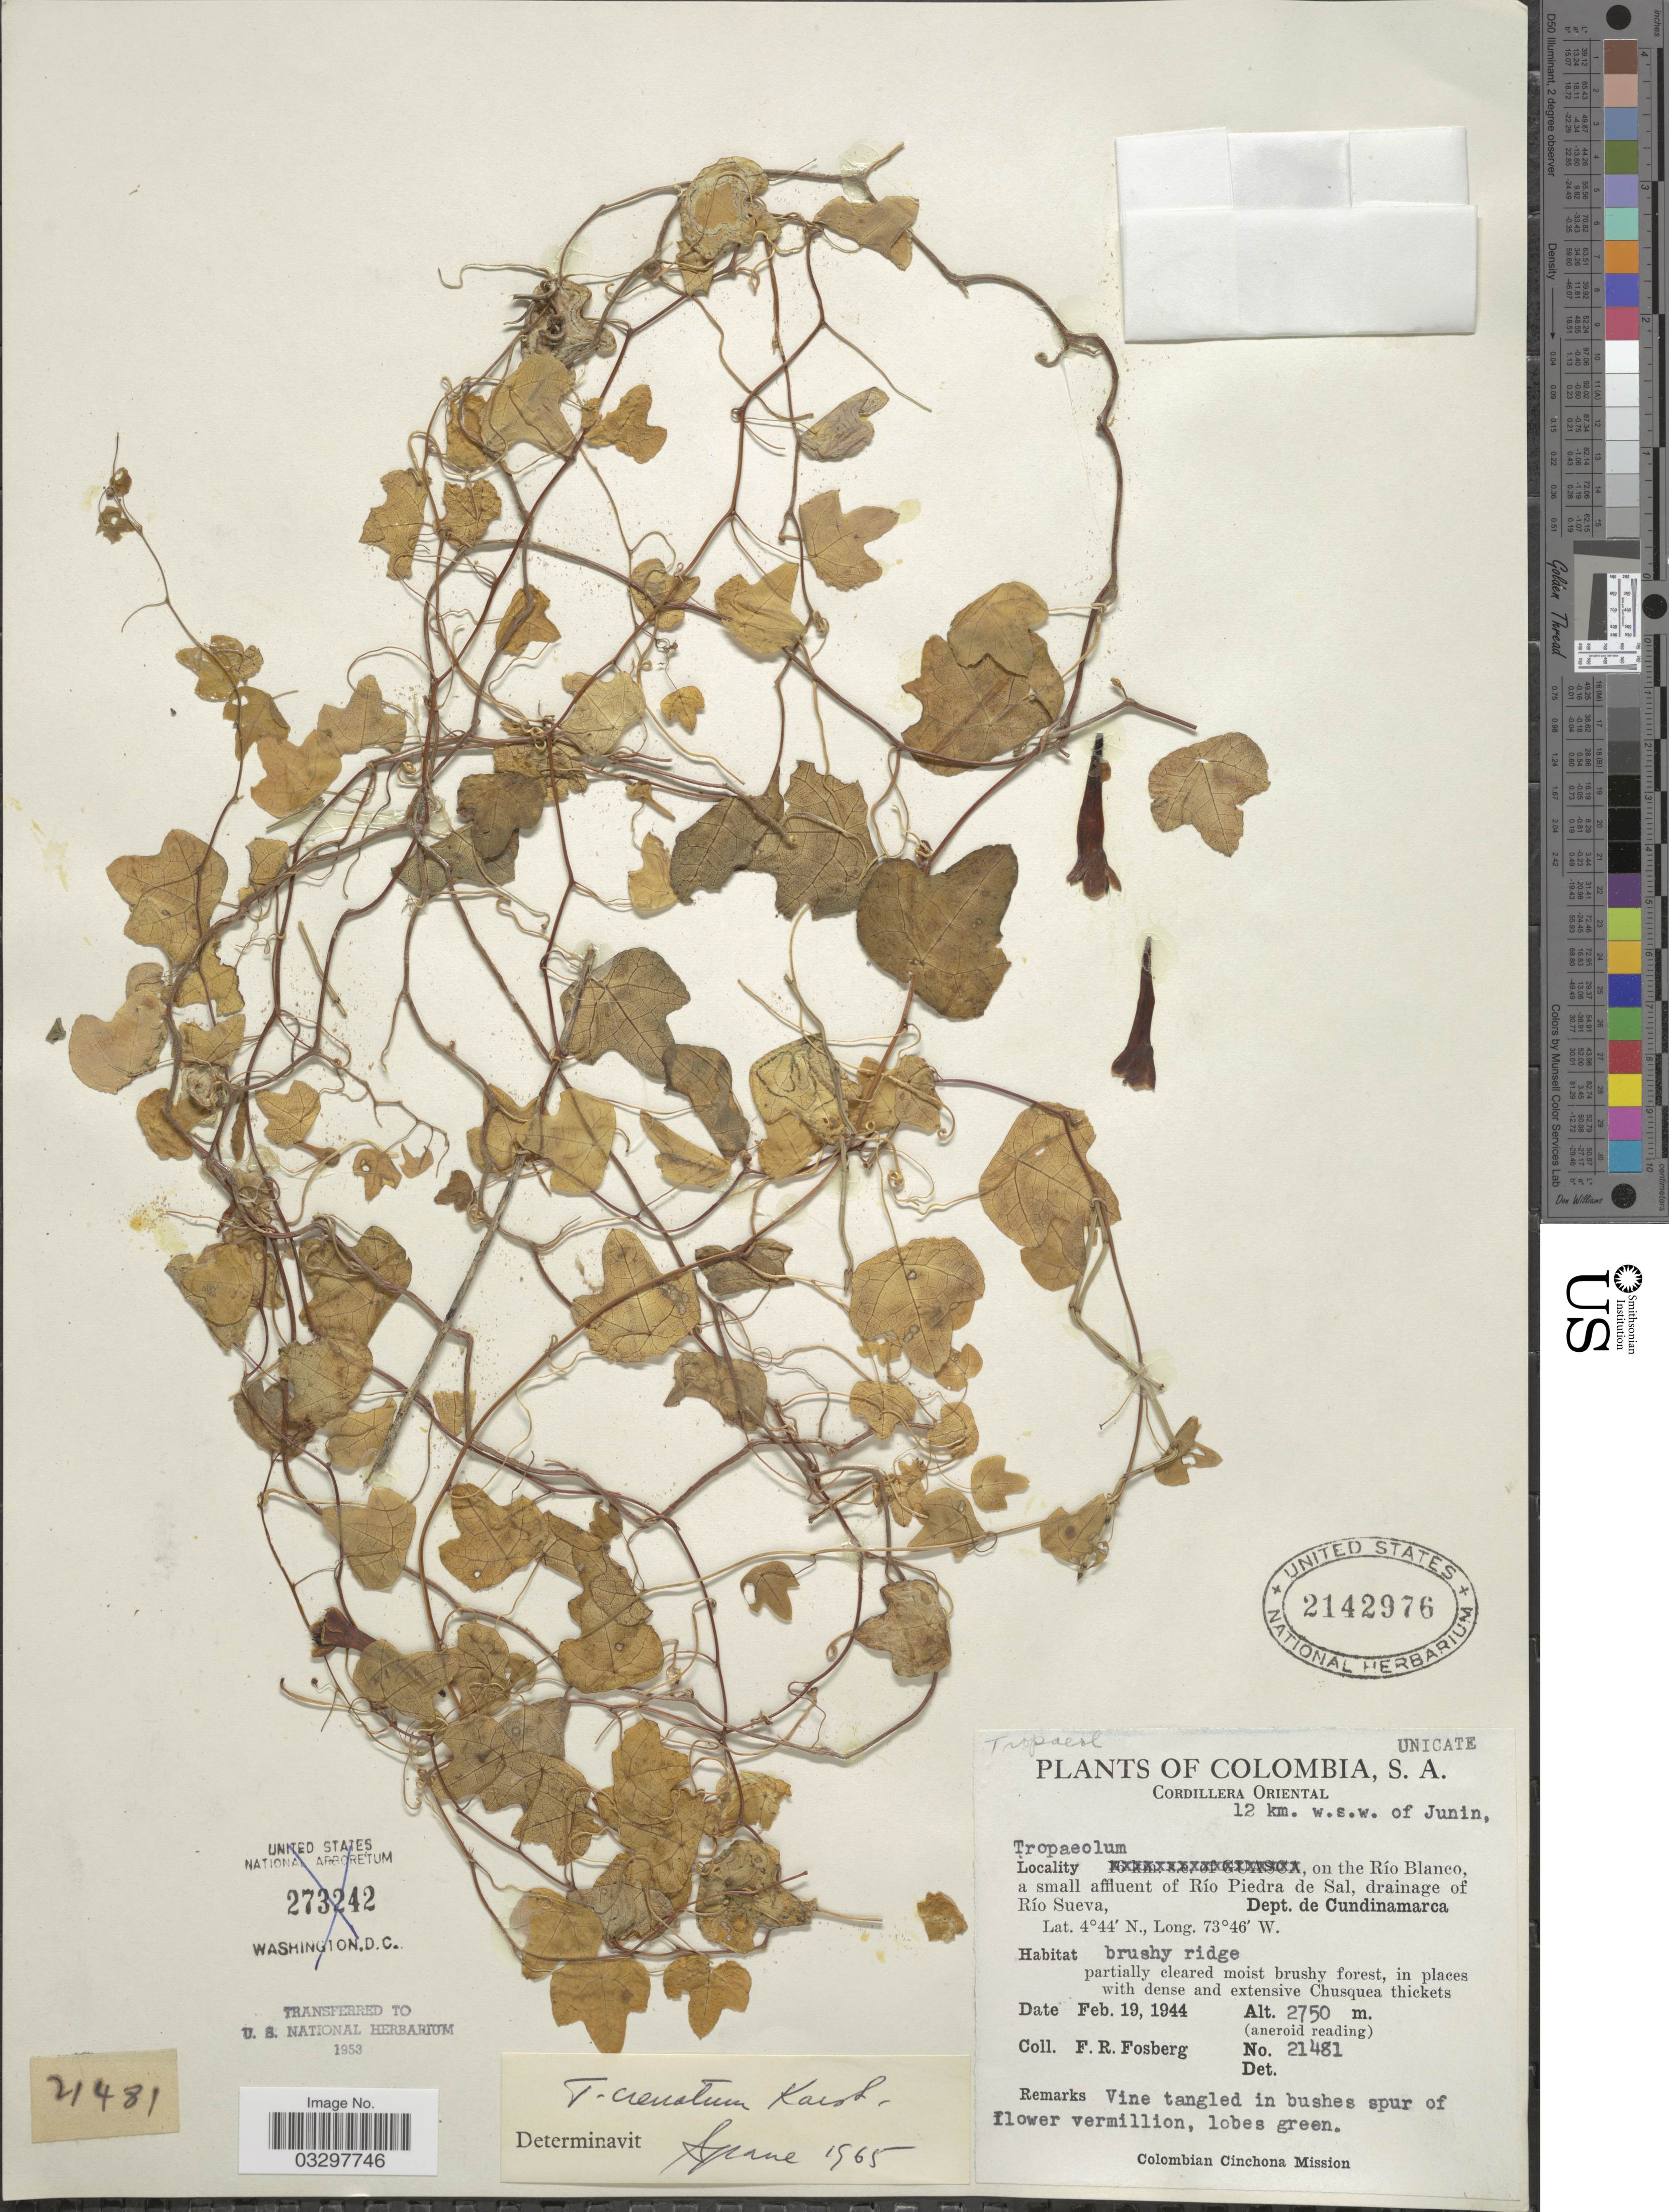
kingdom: Plantae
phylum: Tracheophyta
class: Magnoliopsida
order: Brassicales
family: Tropaeolaceae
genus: Tropaeolum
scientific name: Tropaeolum crenatum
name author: H. Karst.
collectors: F. R. Fosberg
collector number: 21481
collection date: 1944-02-19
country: Colombia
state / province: Cundinamarca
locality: Cordillera Oriental. 12 km. w.s.w. of Junin, on the Río Blanco, a small affluent of Río Piedra de Sal, drainage of Río Sueva, Dept. de Cundinamarca.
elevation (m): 2750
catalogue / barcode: US 2142976